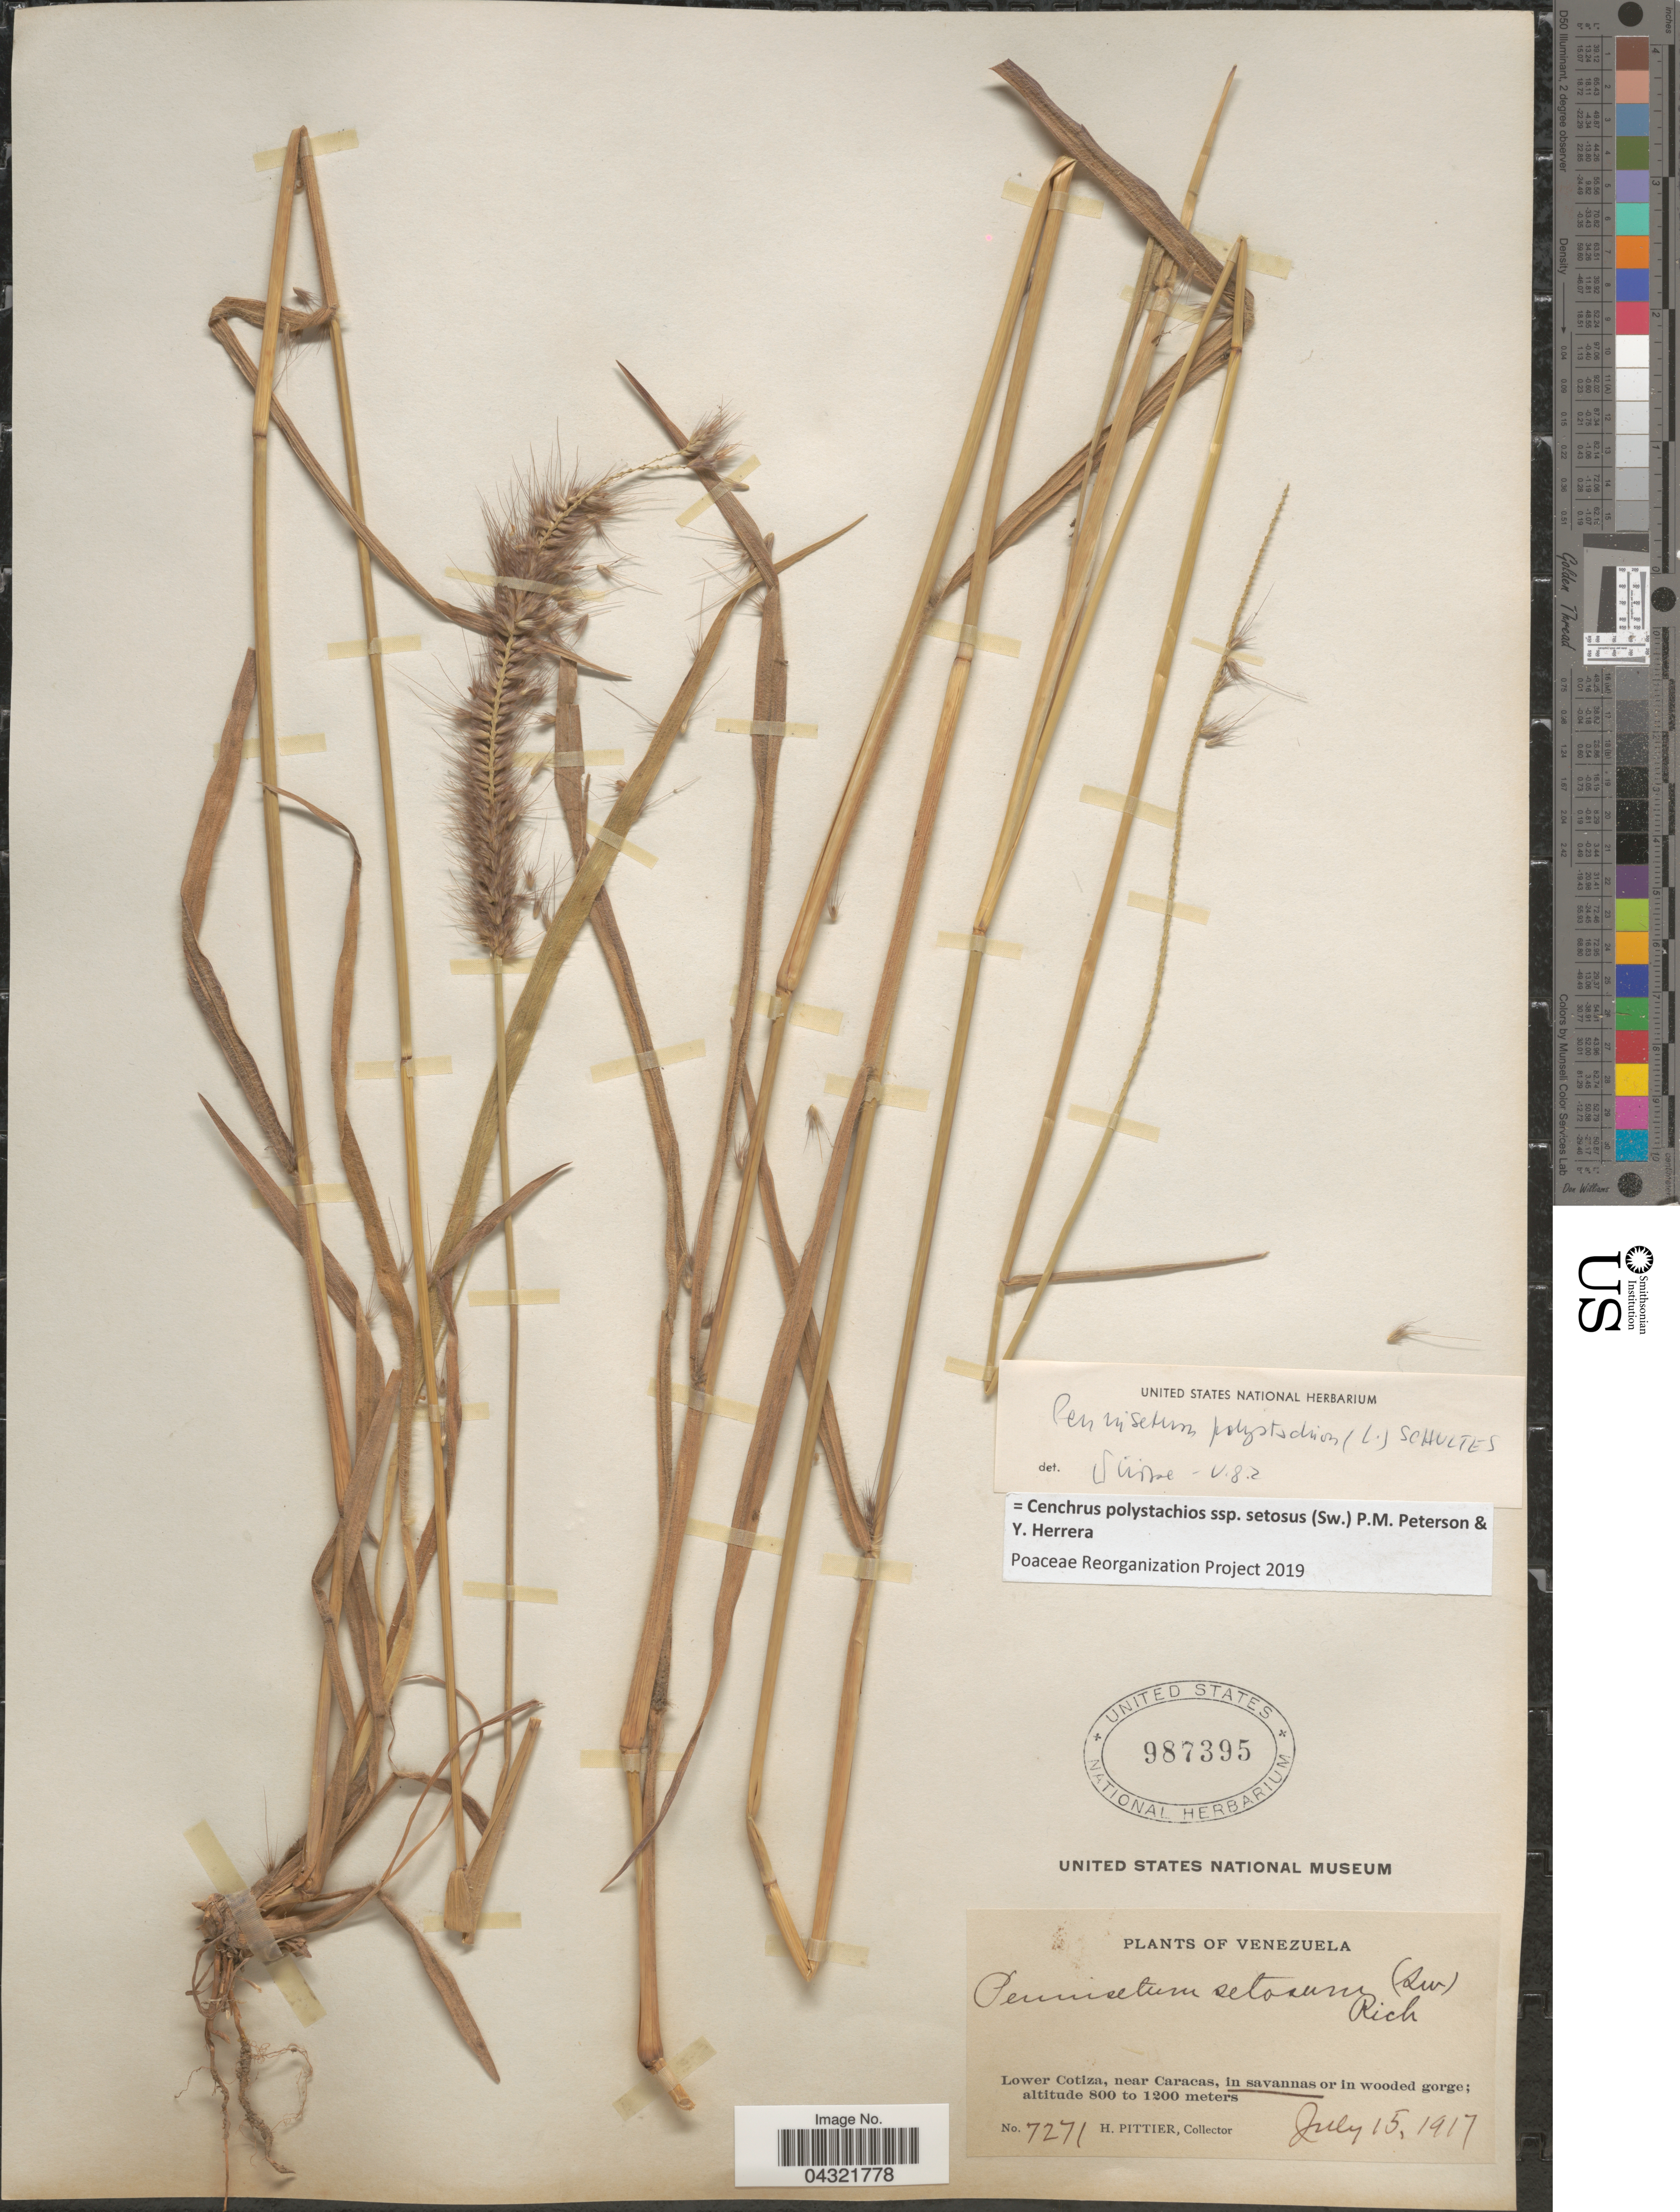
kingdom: Plantae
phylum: Tracheophyta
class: Liliopsida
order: Poales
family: Poaceae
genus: Cenchrus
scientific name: Cenchrus polystachios subsp. setosus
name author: (Sw.) P.M. Peterson & Y. Herrera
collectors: H. F. Pittier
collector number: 7271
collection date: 1917-07-15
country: Venezuela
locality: Lower Cotiza, near Caracas, in savannas or in wooded gorge.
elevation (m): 800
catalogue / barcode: US 987395